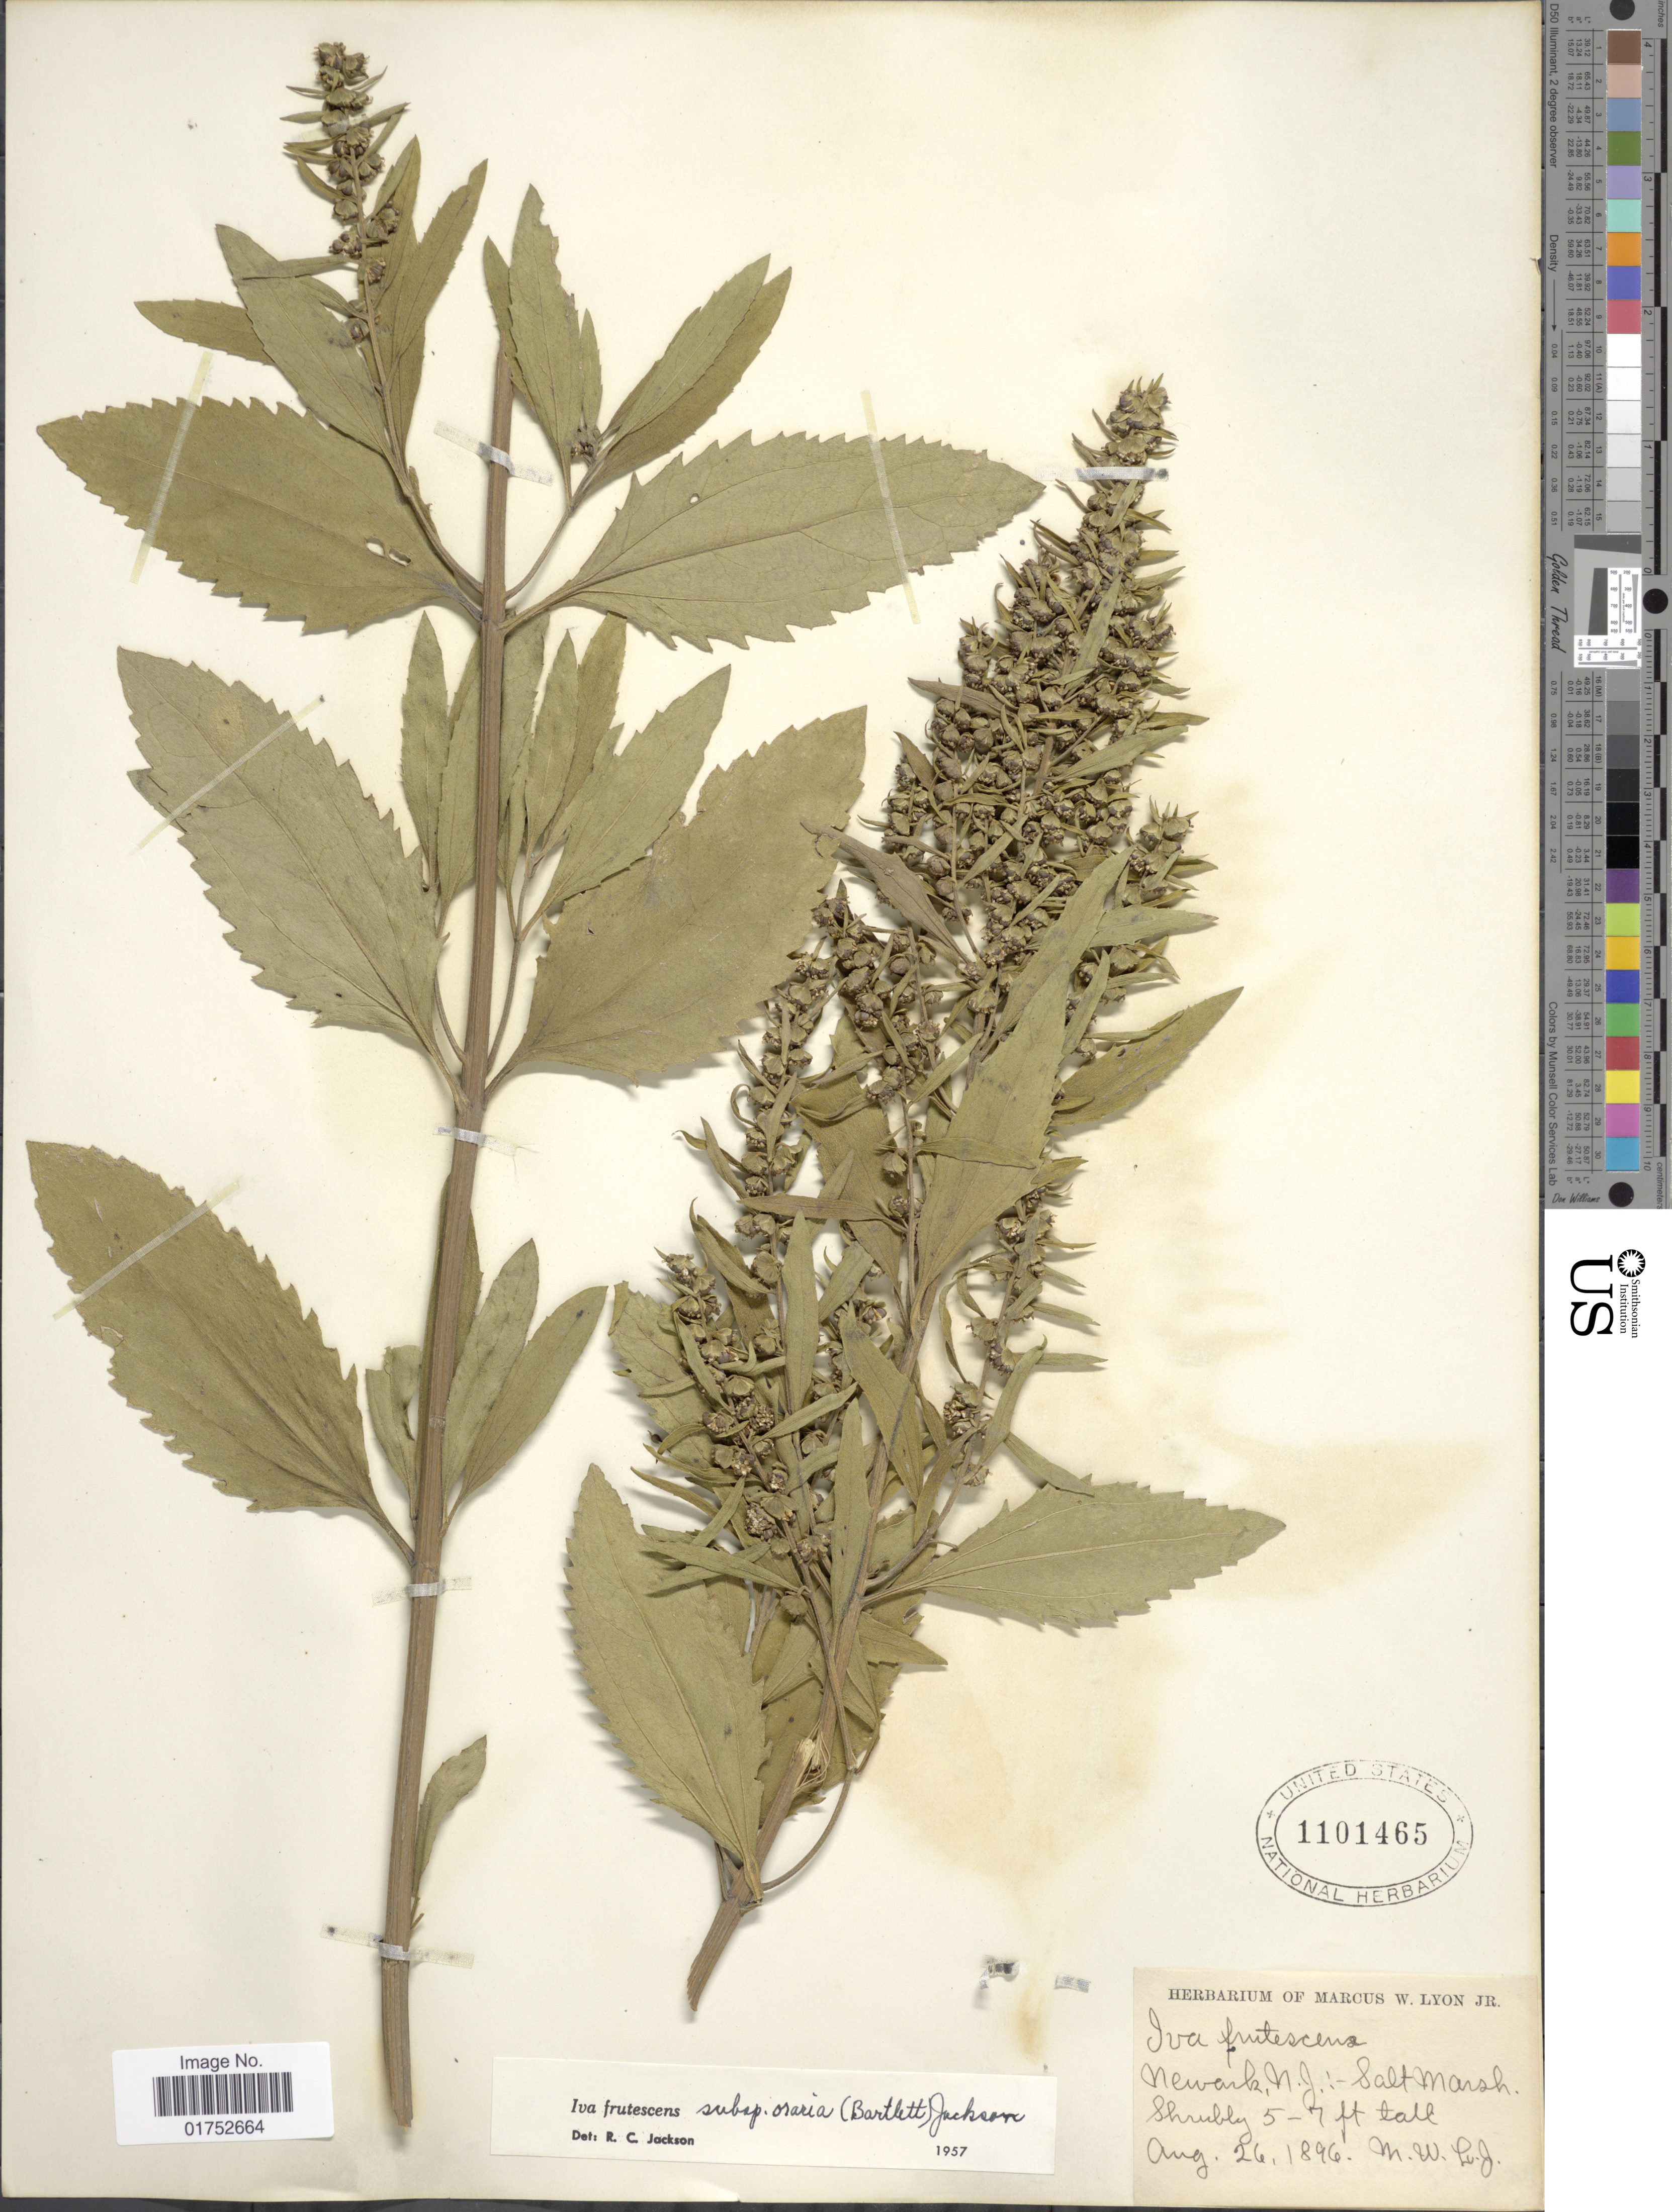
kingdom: Plantae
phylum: Tracheophyta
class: Magnoliopsida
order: Asterales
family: Asteraceae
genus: Iva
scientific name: Iva frutescens subsp. oraria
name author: (Bartlett) R.C. Jacks.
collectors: M. Lyon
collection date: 1896-08-26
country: United States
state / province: New Jersey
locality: Newark, N. J.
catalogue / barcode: US 1101465